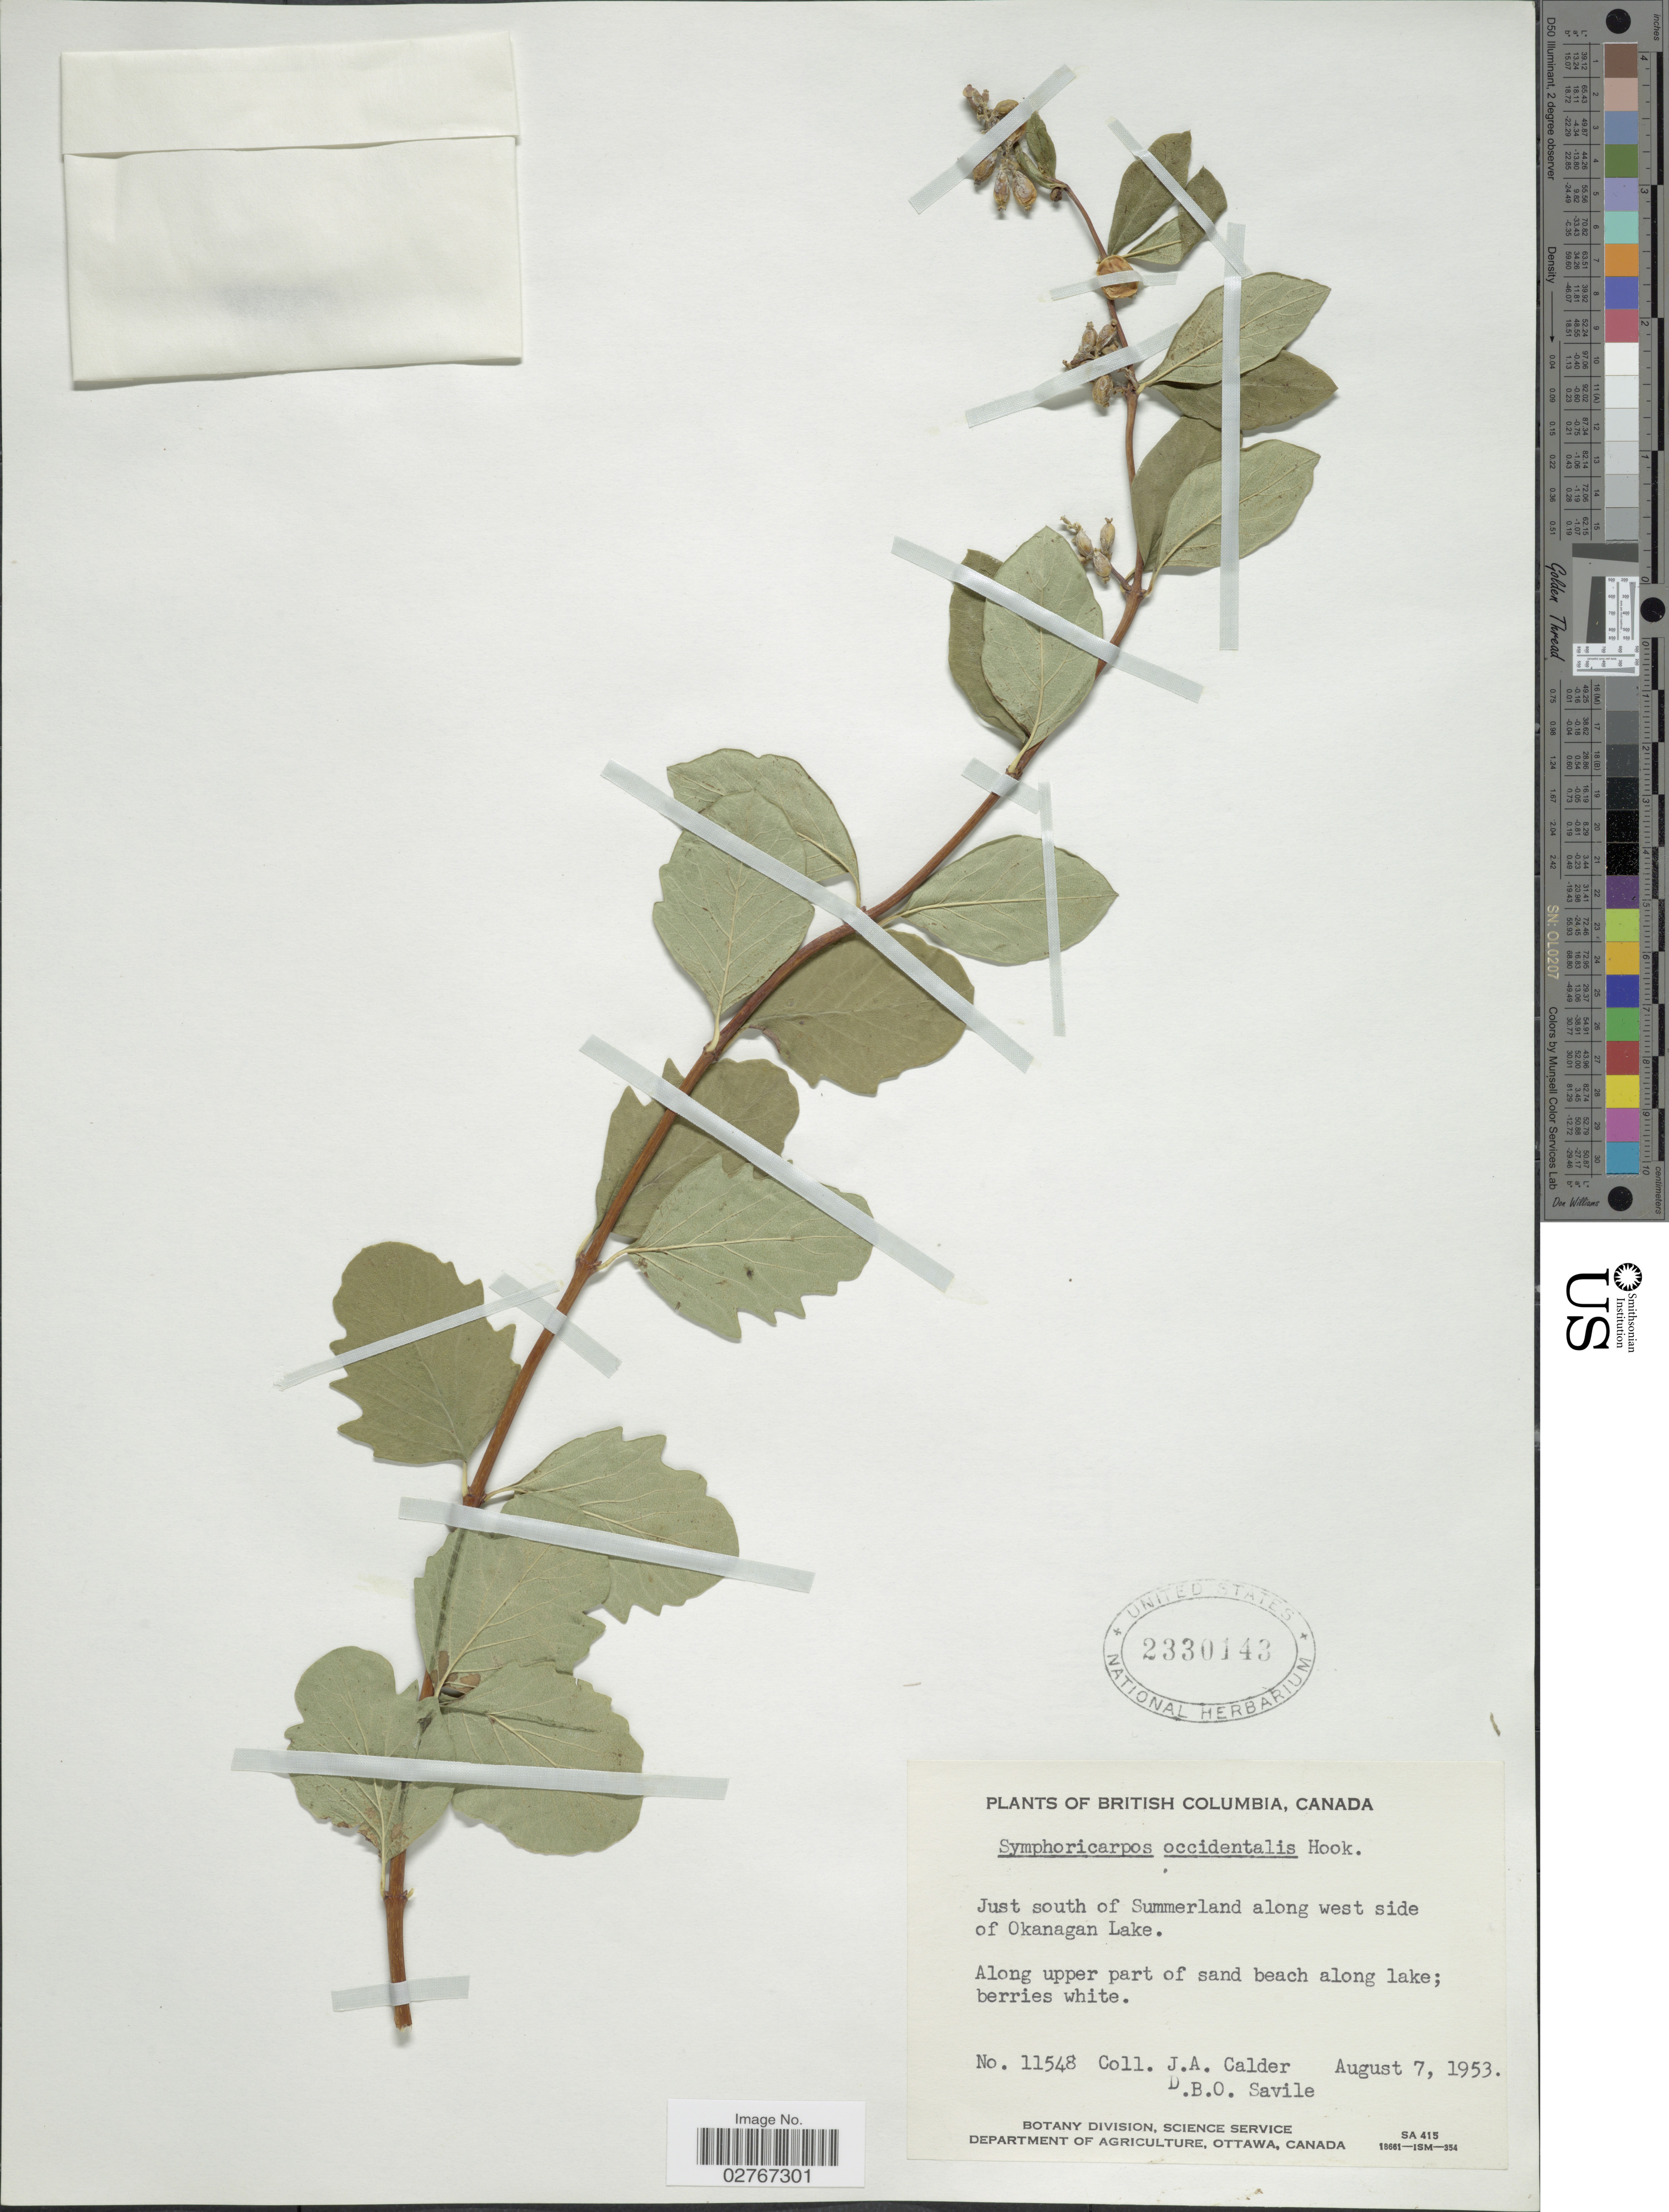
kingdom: Plantae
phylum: Tracheophyta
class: Magnoliopsida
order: Dipsacales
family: Caprifoliaceae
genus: Symphoricarpos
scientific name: Symphoricarpos occidentalis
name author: (R. Br.) Hook.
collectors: J. A. Calder & D. Savile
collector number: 11548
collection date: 1953-08-07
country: Canada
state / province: British Columbia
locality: Just south of Summerland along west side of Okanagan Lake.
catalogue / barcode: US 2330143